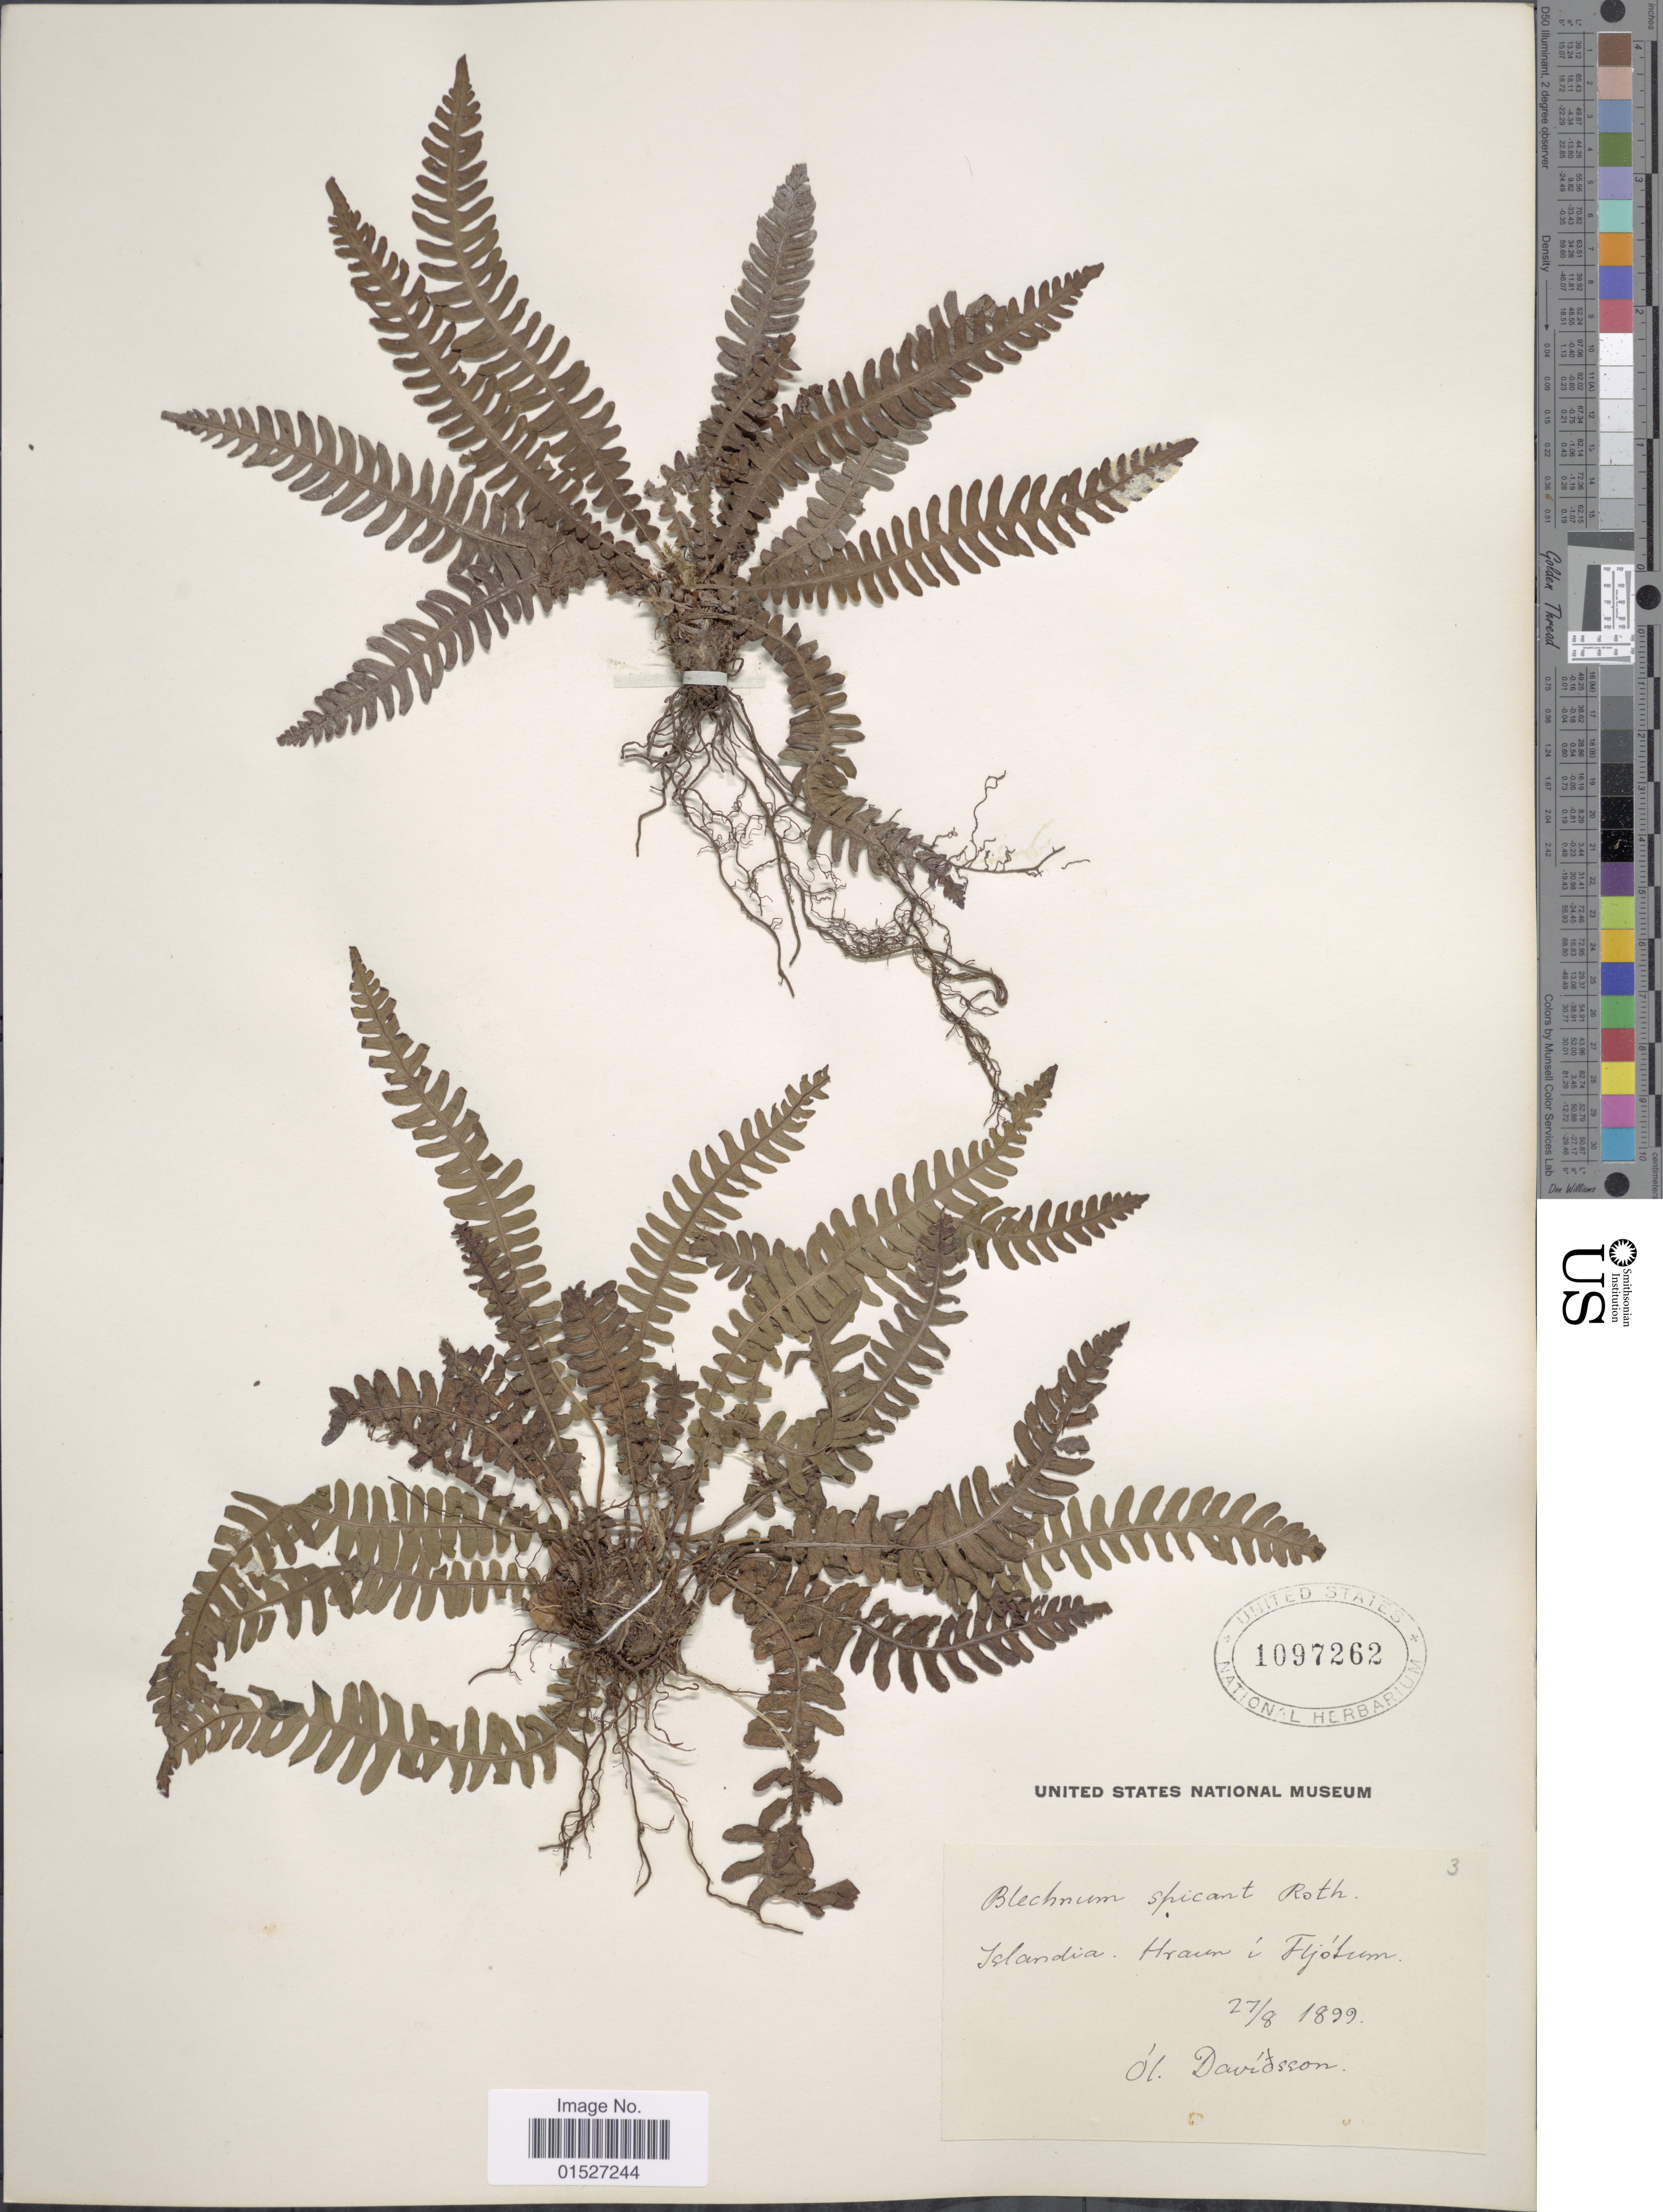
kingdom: Plantae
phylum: Tracheophyta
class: Polypodiopsida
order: Polypodiales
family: Blechnaceae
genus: Blechnum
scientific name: Blechnum spicant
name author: (L.) Sm.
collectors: O. Davidsson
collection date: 1899-08-27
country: Iceland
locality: Islandia. Hraun i Fljotum.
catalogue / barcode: US 1097262